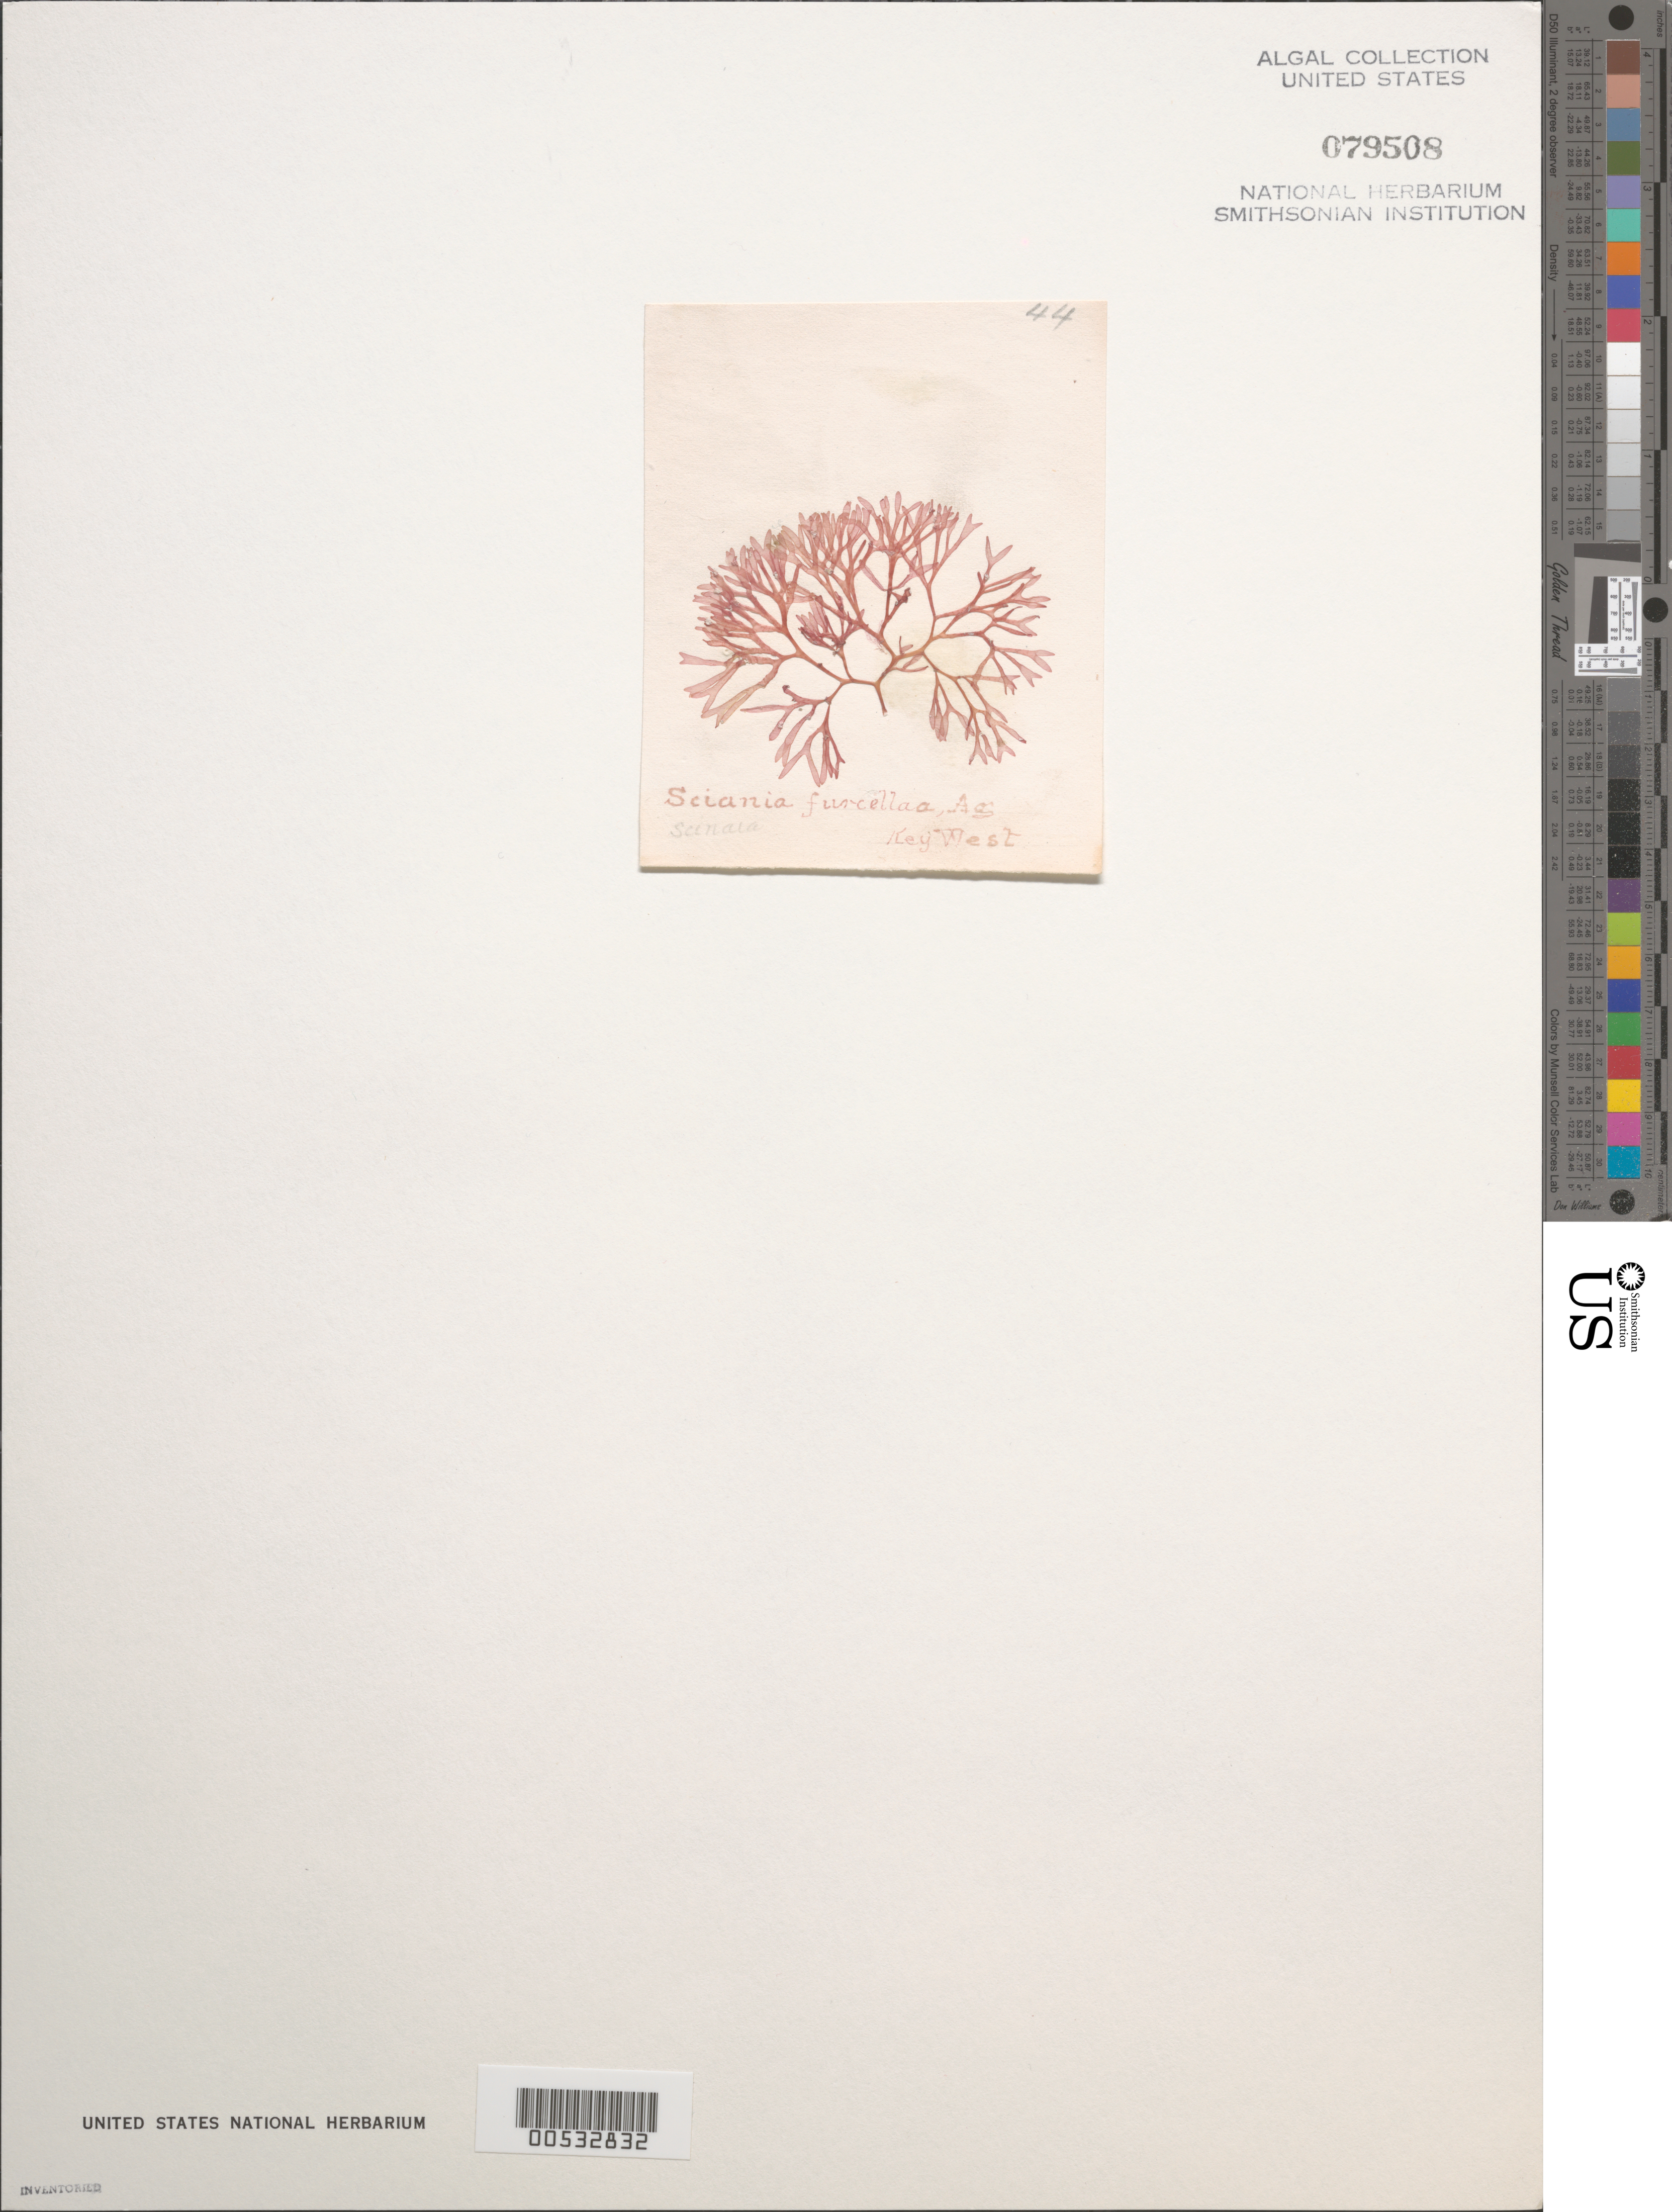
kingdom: Plantae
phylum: Rhodophyta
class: Florideophyceae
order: Nemaliales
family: Scinaiaceae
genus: Scinaia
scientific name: Scinaia furcellata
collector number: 44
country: United States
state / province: Florida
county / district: Monroe County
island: Key West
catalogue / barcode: US 79508